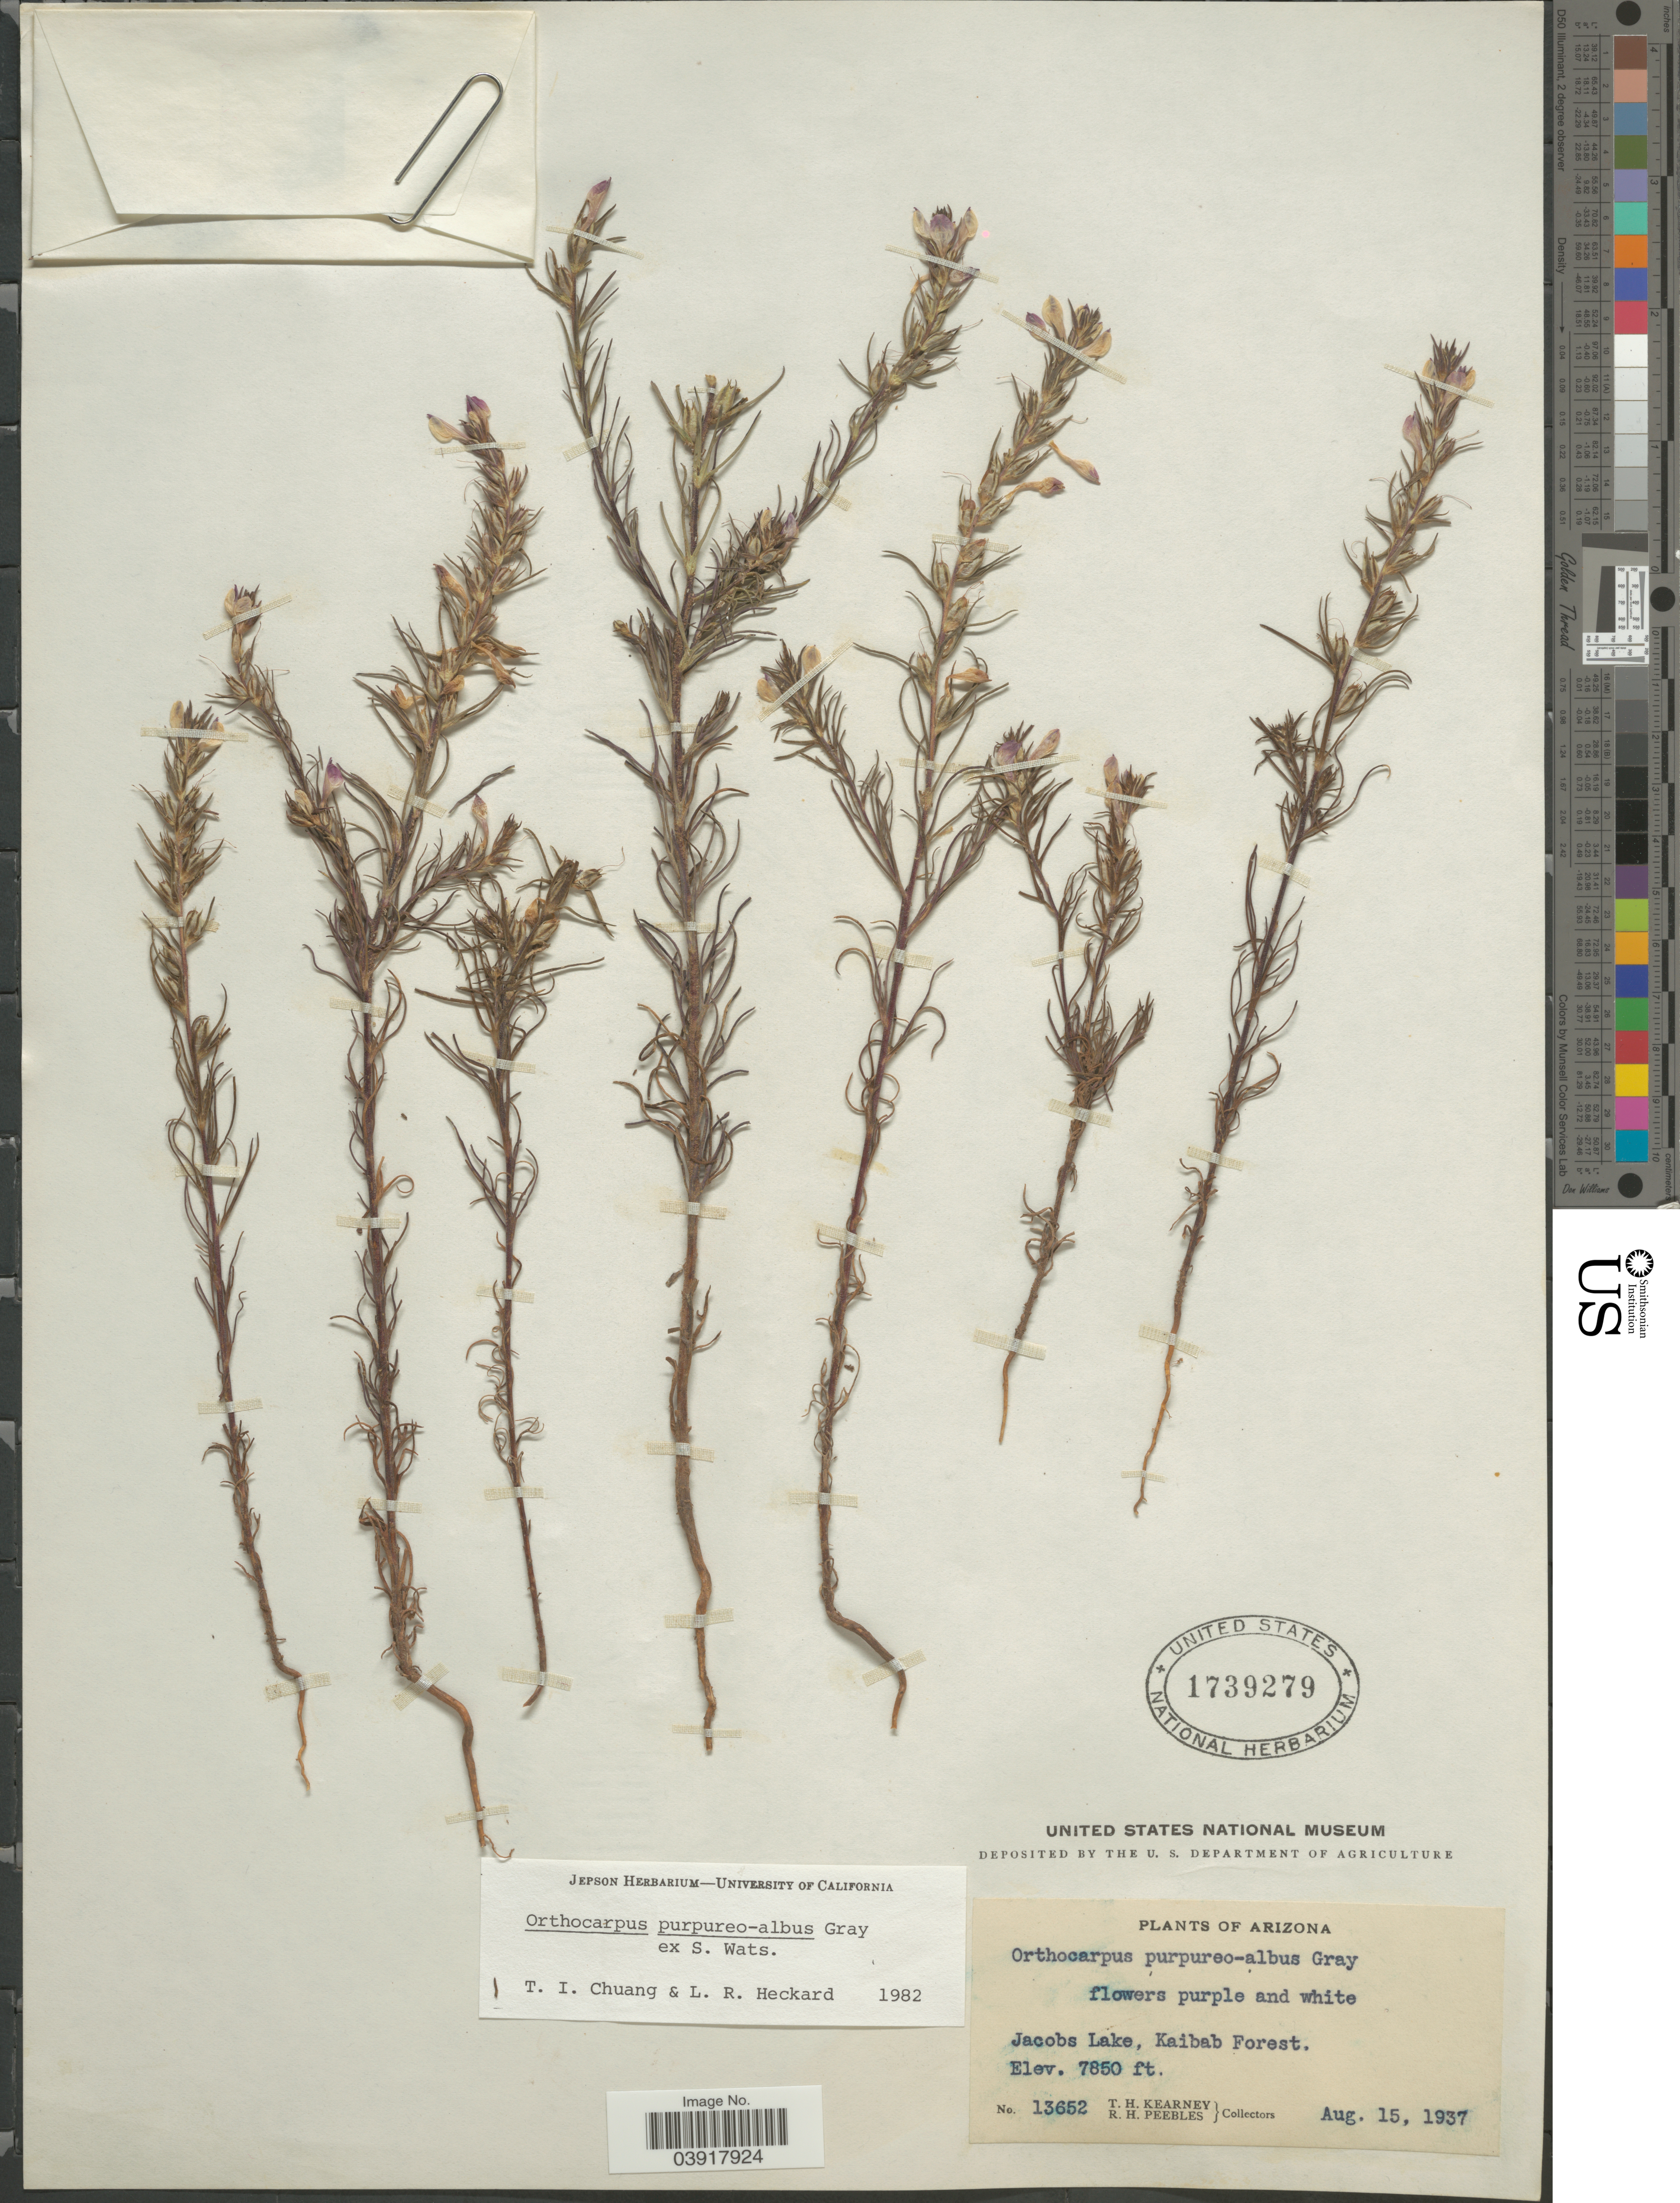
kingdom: Plantae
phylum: Tracheophyta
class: Magnoliopsida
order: Lamiales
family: Orobanchaceae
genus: Orthocarpus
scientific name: Orthocarpus purpureo-albus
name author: A. Gray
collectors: T. H. Kearney & R. H. Peebles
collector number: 13652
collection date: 1937-08-15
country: United States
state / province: Arizona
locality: Jacobs Lake, Kaibab Forest.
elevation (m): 2393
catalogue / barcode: US 1739279